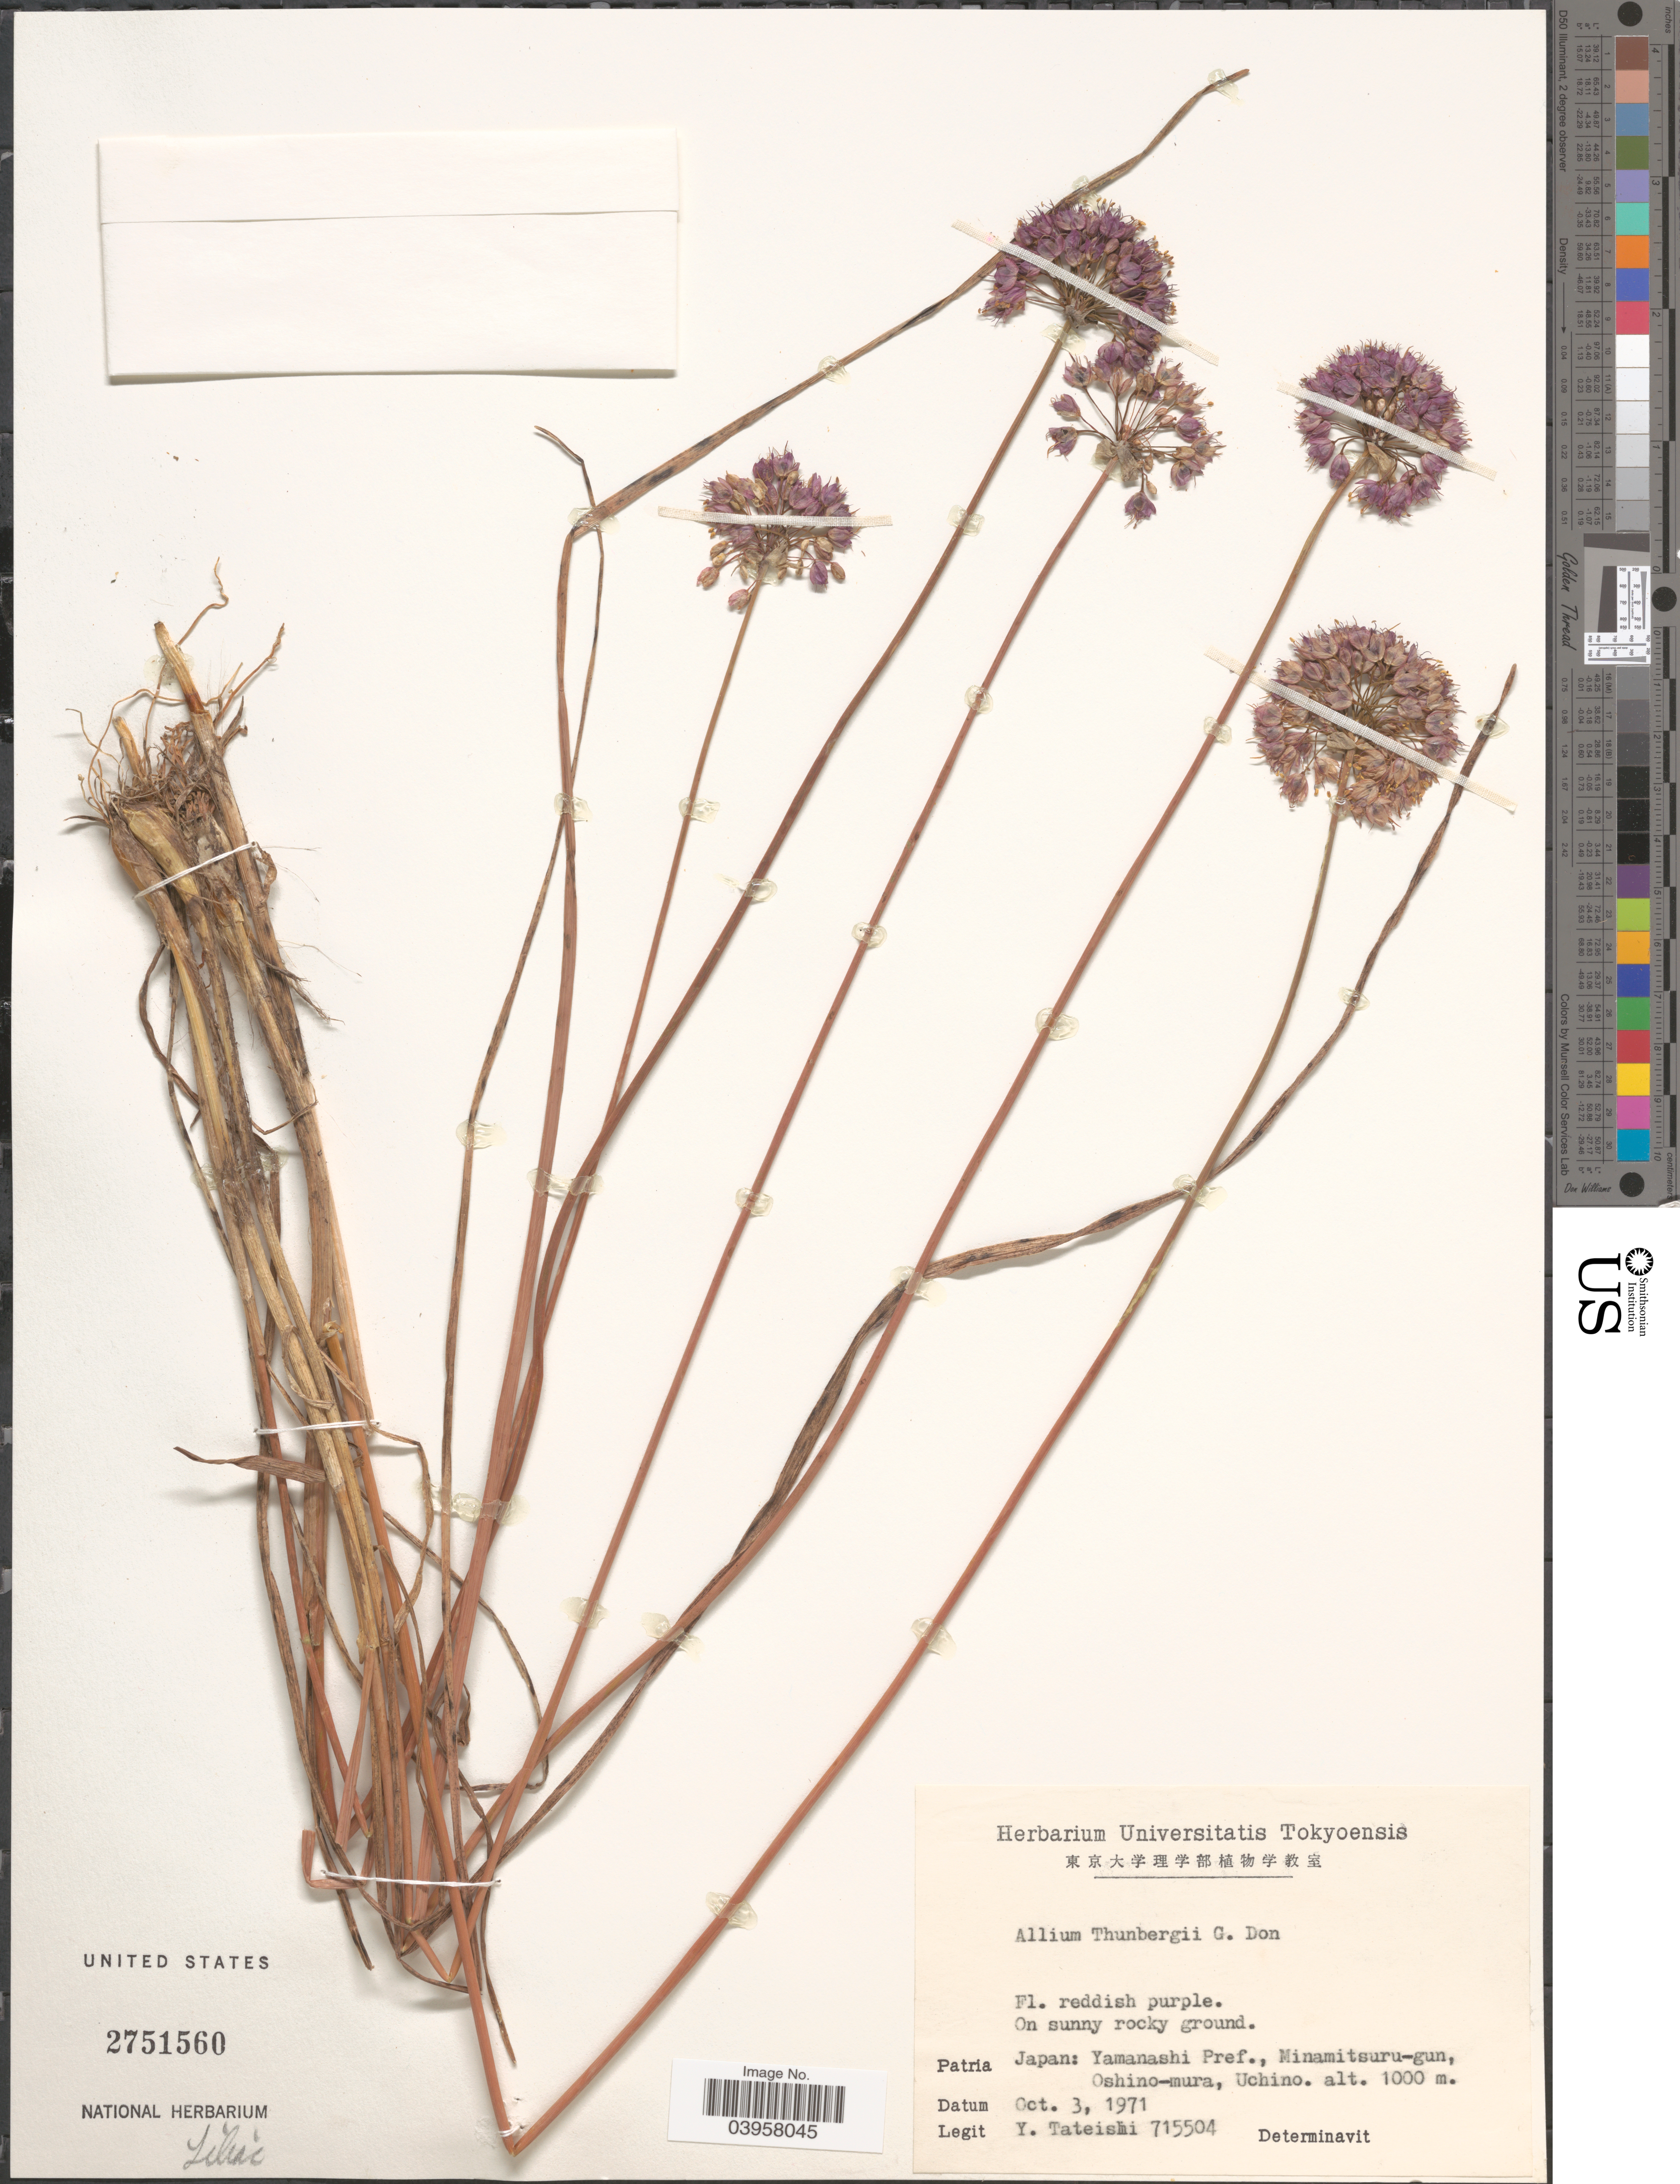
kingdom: Plantae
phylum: Tracheophyta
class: Liliopsida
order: Asparagales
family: Amaryllidaceae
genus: Allium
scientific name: Allium thunbergii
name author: G. Don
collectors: Y. Tateishi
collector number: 715504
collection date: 1971-10-03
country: Japan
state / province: Yamanasi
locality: Yamanashi Pref., Minamitsuru-gun, Oshino-mura, Uchino.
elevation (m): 1000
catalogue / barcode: US 2751560